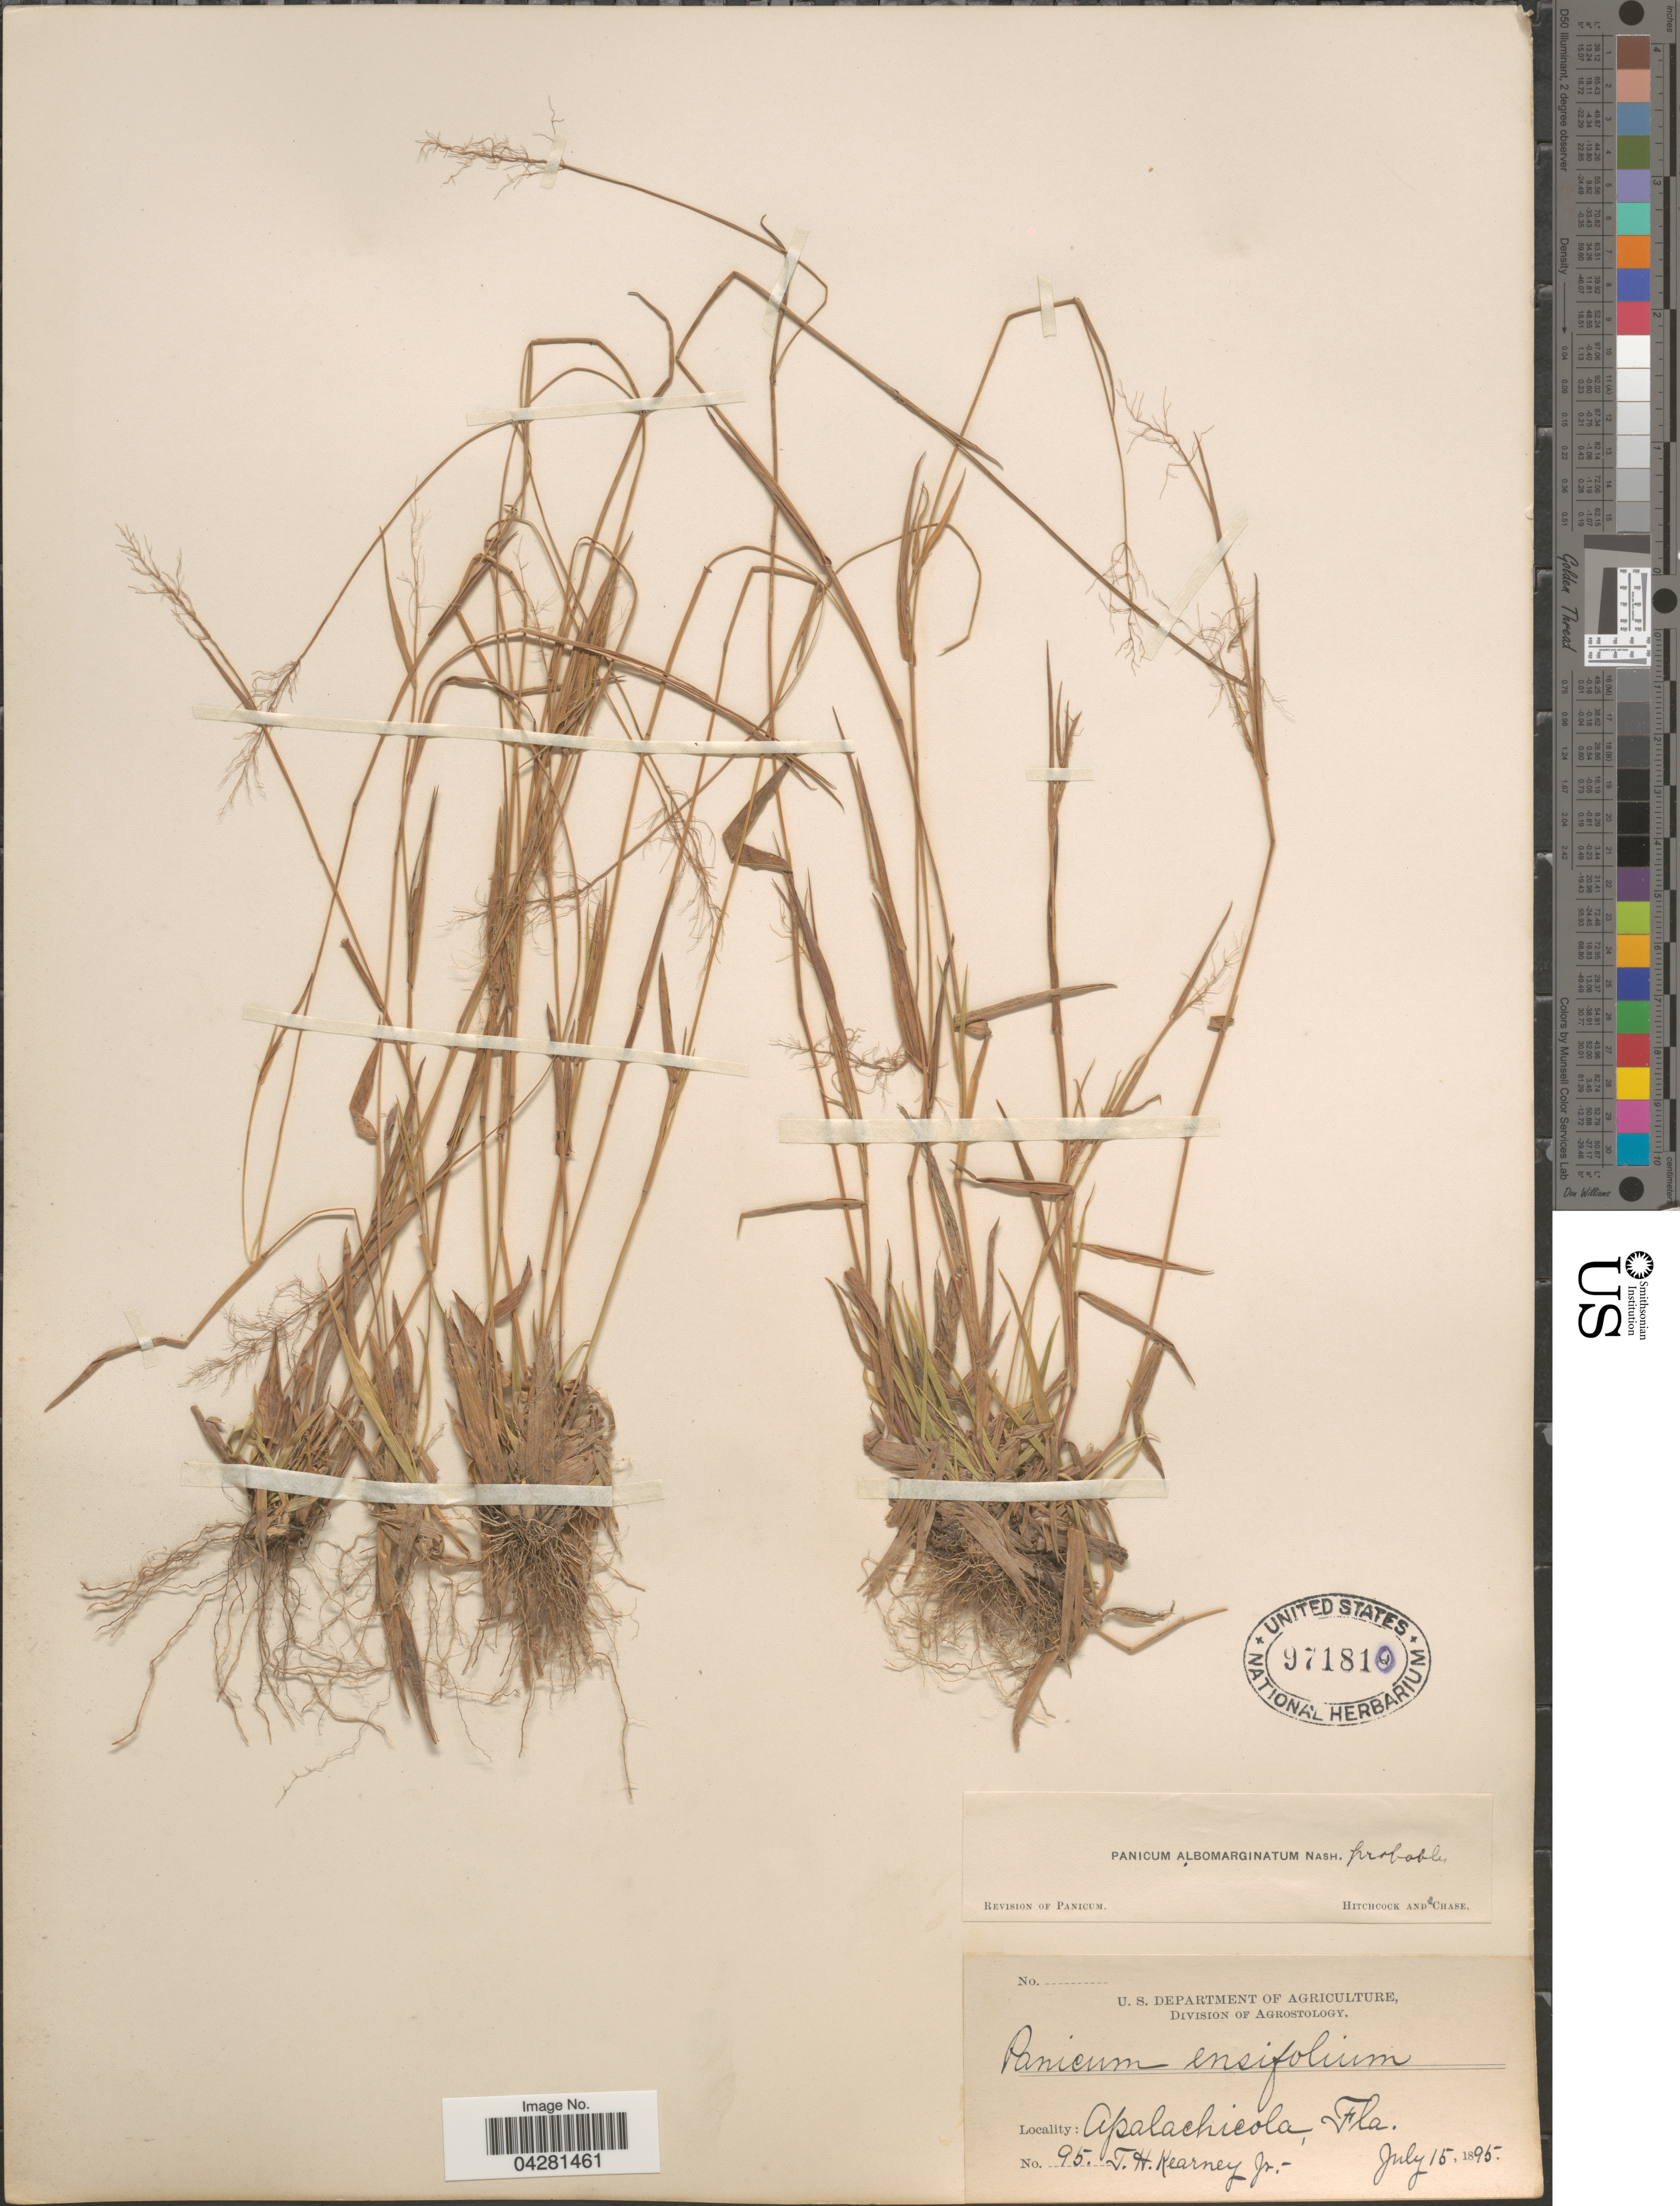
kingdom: Plantae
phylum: Tracheophyta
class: Liliopsida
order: Poales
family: Poaceae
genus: Dichanthelium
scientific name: Dichanthelium dichotomum var. unciphyllum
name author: (Trin.) Davidse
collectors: T. H. Kearney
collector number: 95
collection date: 1895-07-15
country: United States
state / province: Florida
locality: Apalachicola.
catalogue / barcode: US 971810